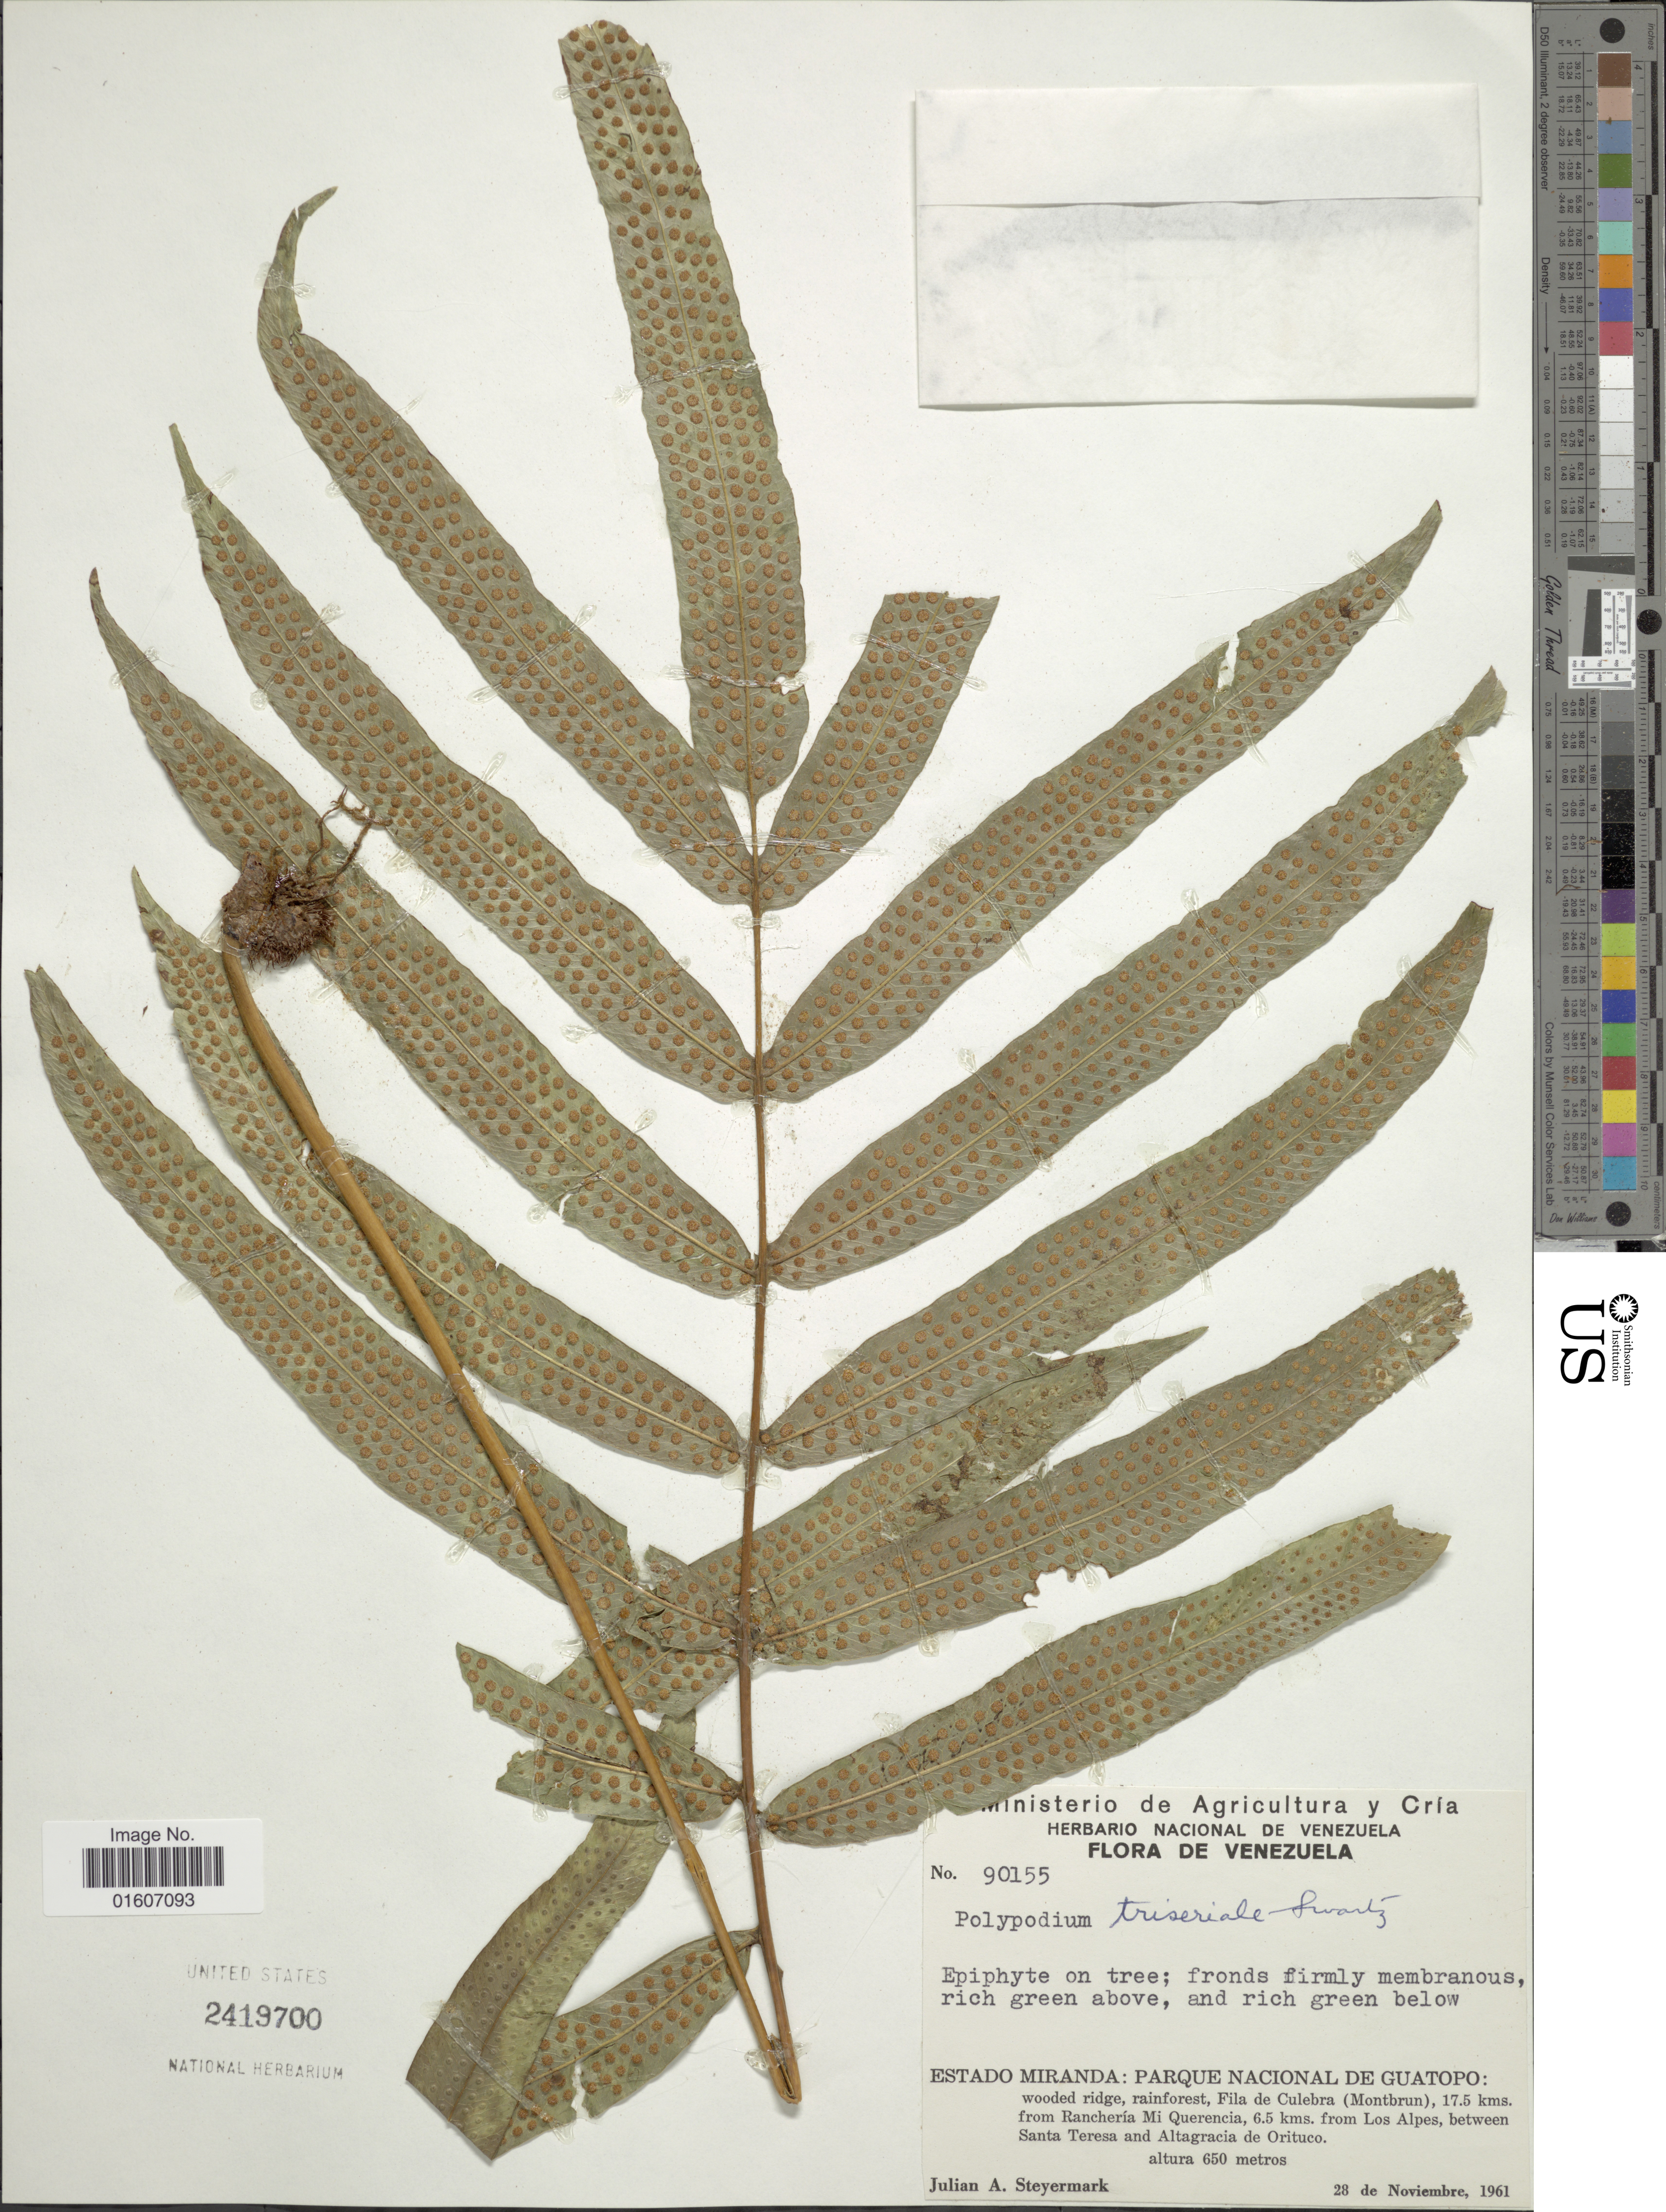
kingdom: Plantae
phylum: Tracheophyta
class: Polypodiopsida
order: Polypodiales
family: Polypodiaceae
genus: Serpocaulon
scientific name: Serpocaulon triseriale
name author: (Sw.) A.R. Sm.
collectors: J. Steyermark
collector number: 90155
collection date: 1961-11-28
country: Venezuela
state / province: Miranda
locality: Parque Nacional de Guatopo: wooded ridge, rainforest, Fila de Culebra (Montbrun), 17.5 kms from Ranchería Mi Querencia, 6.5 kms from Los Alpes, between Santa Teresa and Altagracia de Orituco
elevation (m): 650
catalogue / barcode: US 2419700